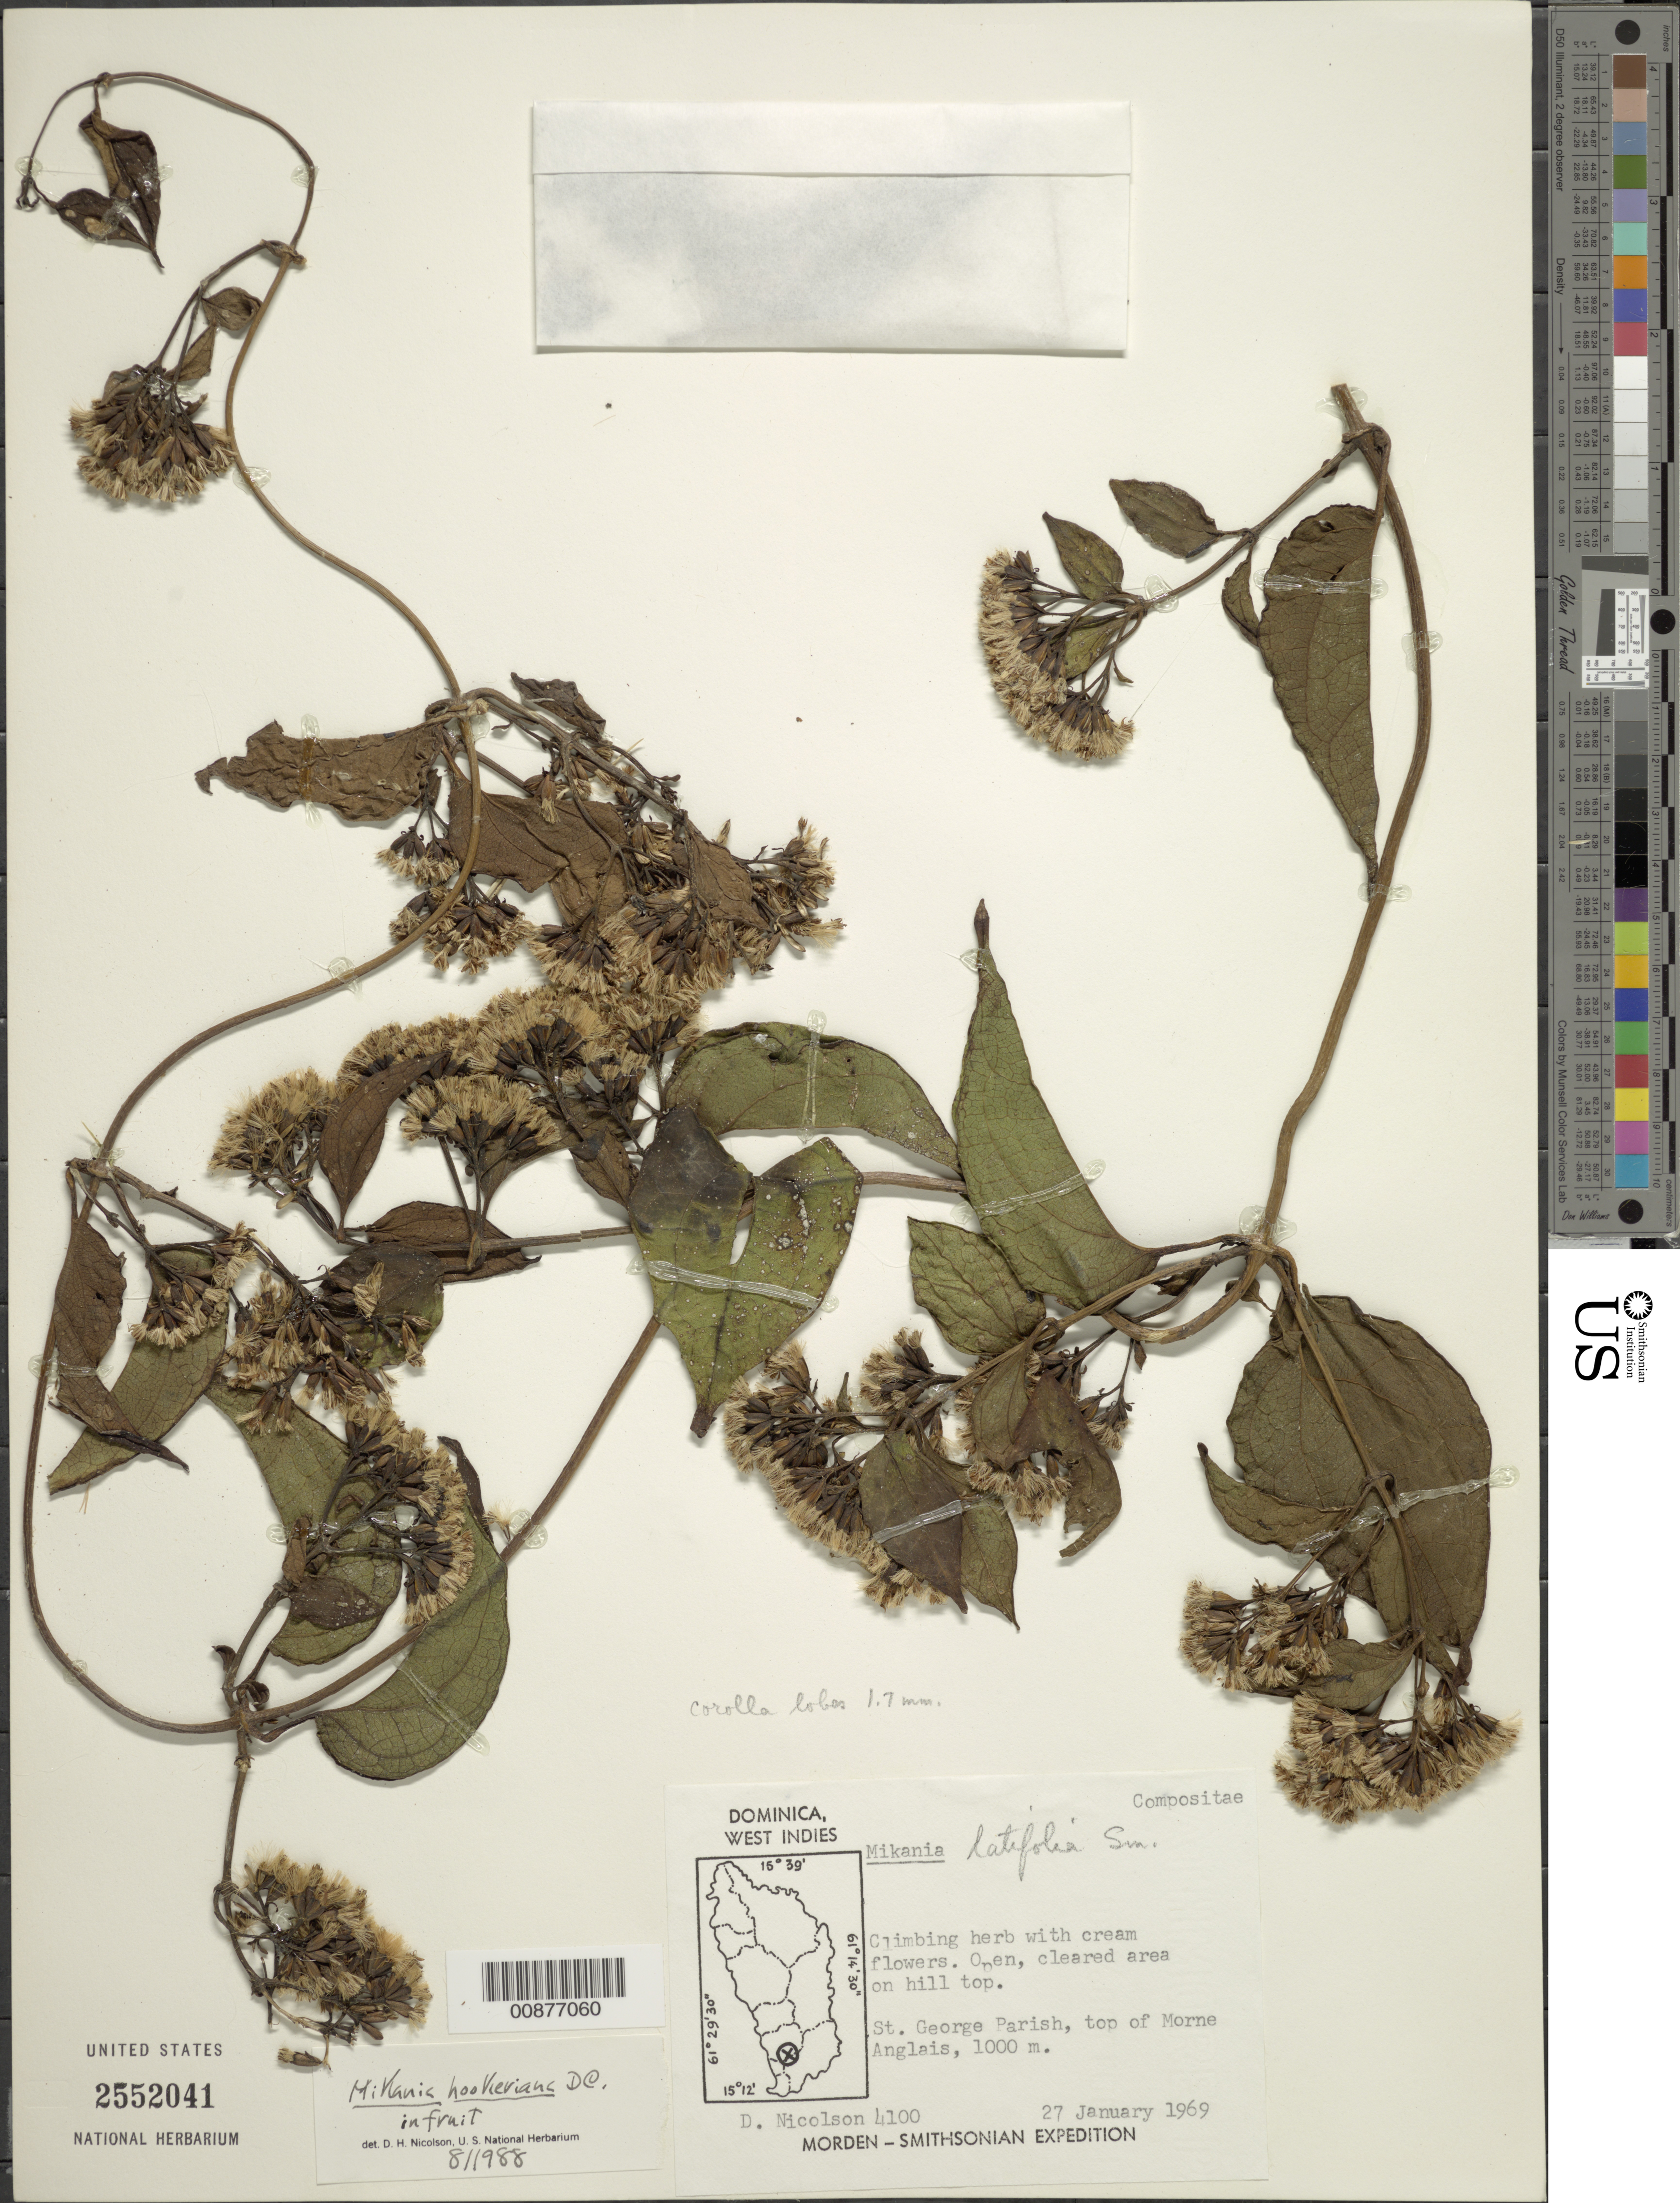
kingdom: Plantae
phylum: Tracheophyta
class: Magnoliopsida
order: Asterales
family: Asteraceae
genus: Mikania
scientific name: Mikania hookeriana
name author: DC.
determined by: Nicolson, Dan H.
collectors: D. H. Nicolson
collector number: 4100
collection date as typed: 27 Jan 1969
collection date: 1969-01-27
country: Dominica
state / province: St. George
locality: Top of Morne Anglais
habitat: Open cleared area on hill top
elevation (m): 1000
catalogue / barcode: US 2552041